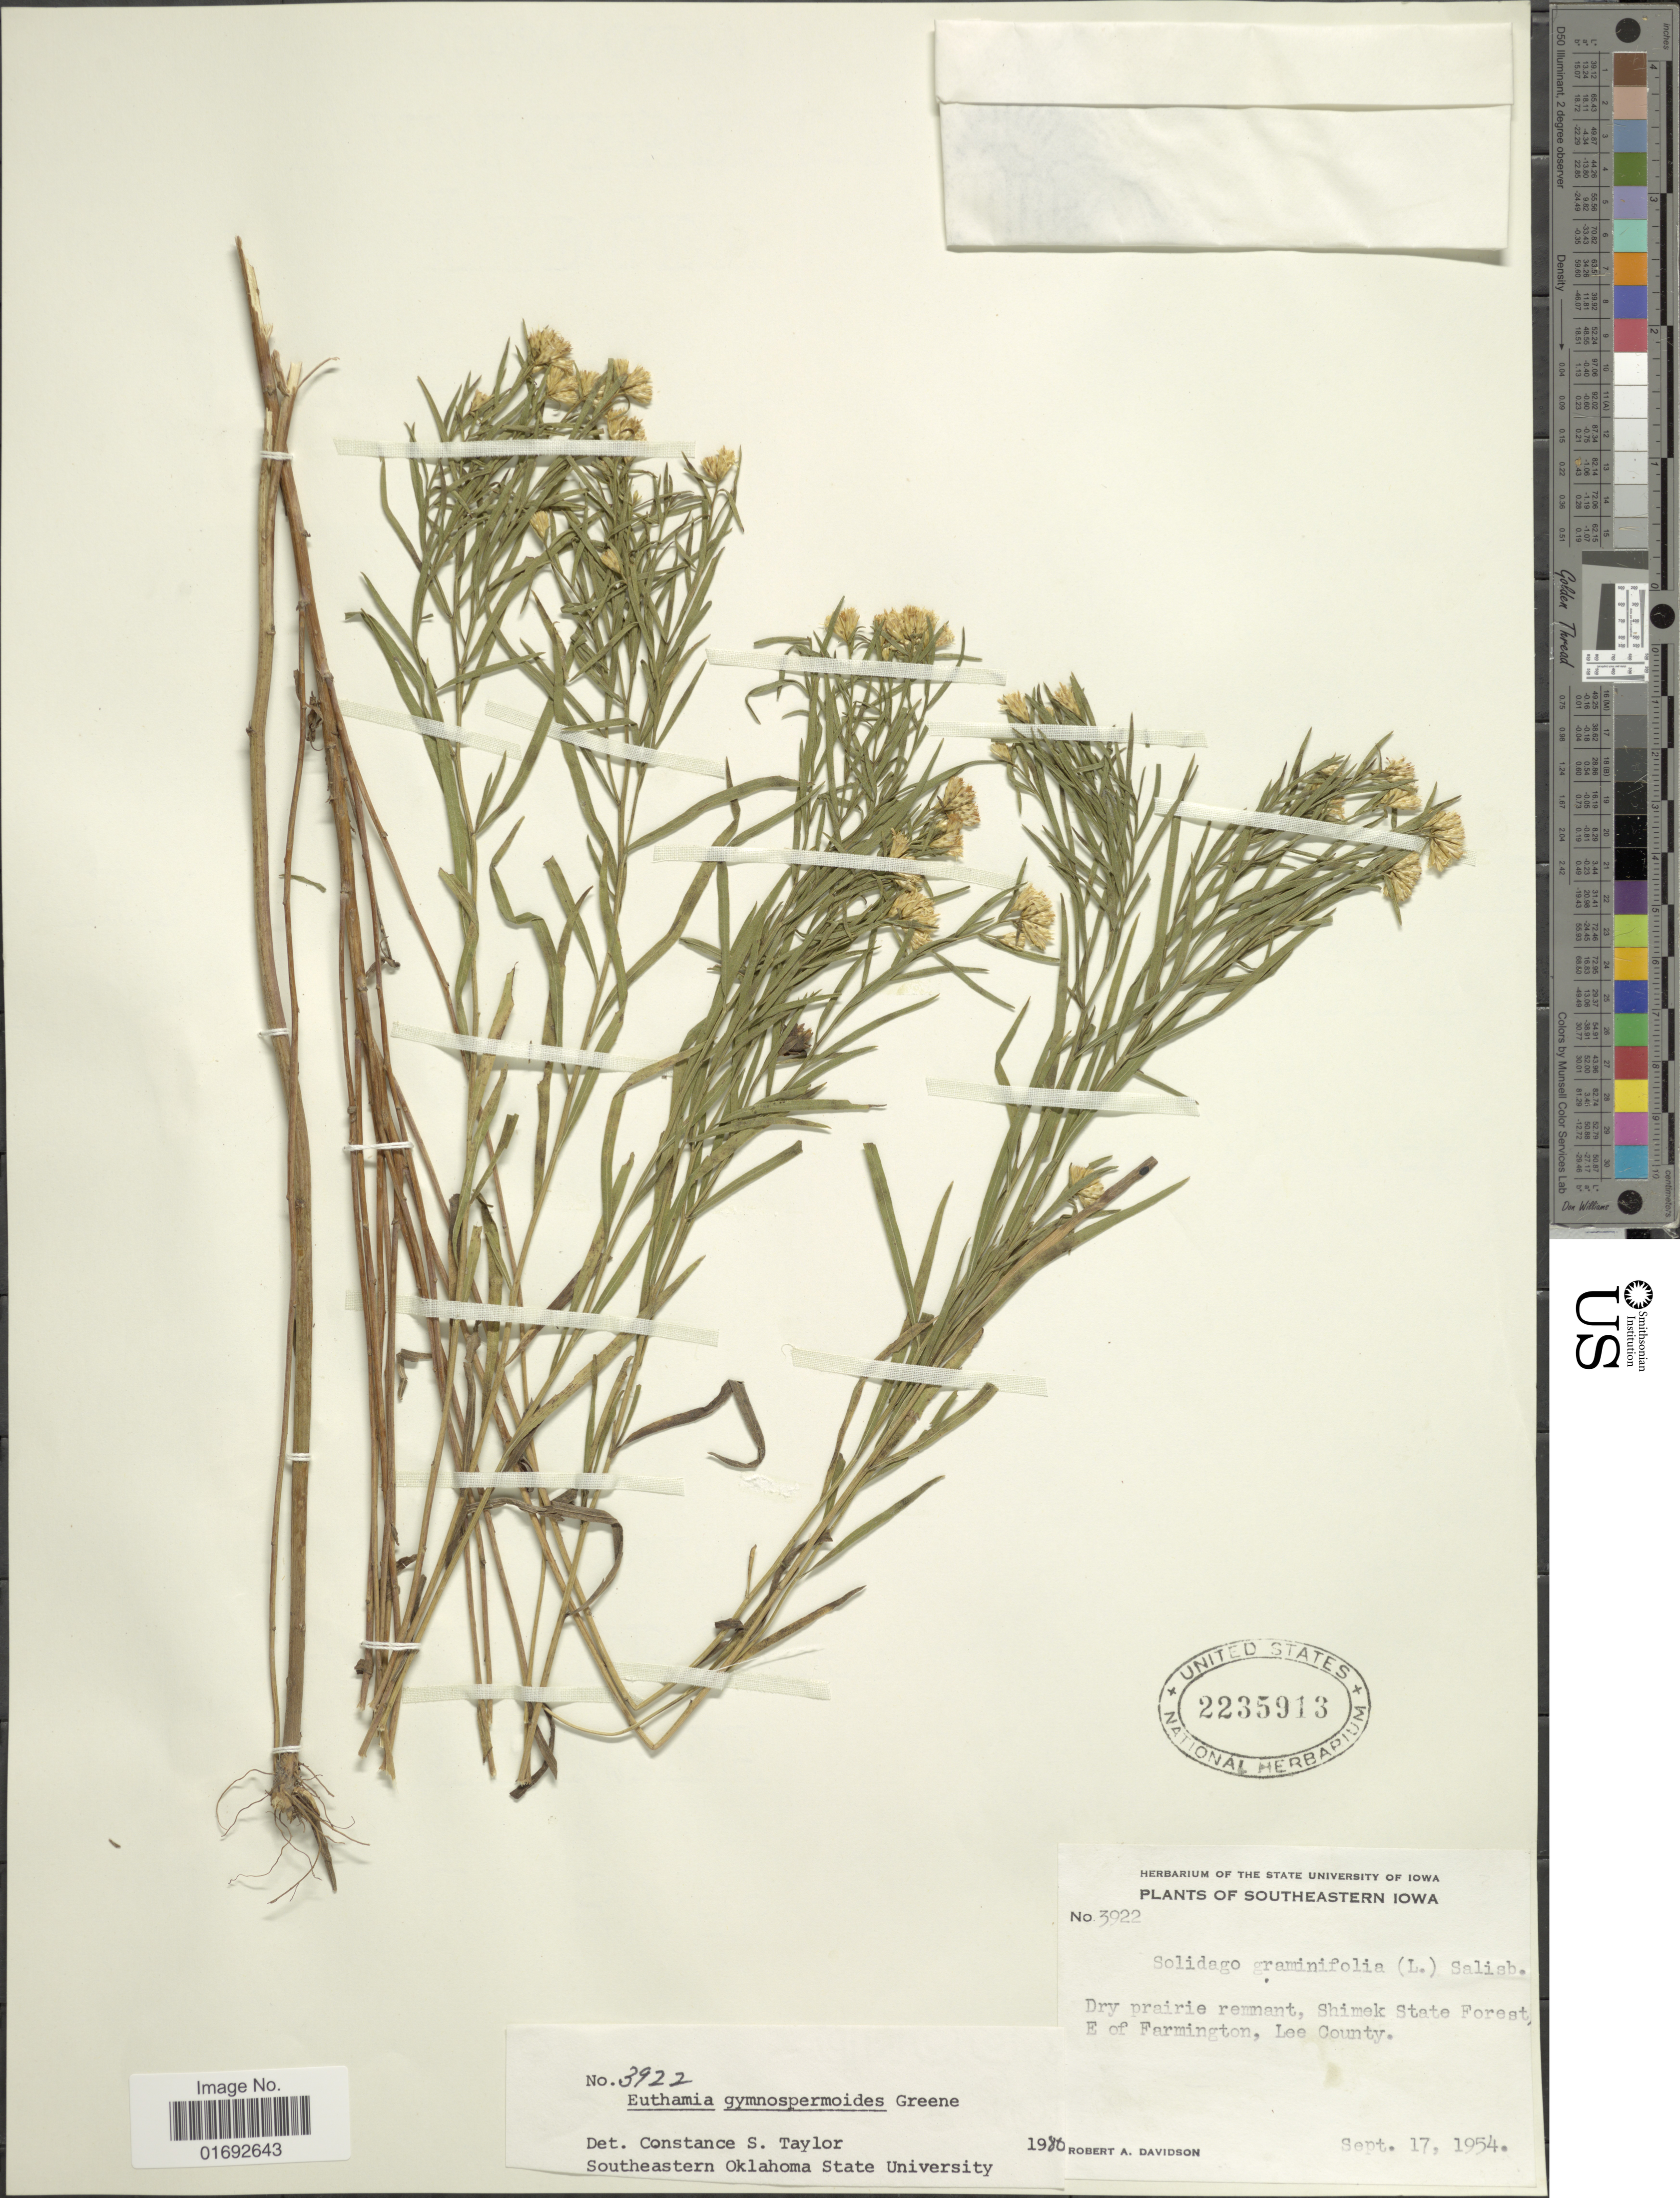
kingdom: Plantae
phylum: Tracheophyta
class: Magnoliopsida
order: Asterales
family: Asteraceae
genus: Euthamia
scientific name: Euthamia gymnospermoides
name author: Greene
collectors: R. A. Davidson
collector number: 1980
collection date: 1954-09-17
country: United States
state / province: Iowa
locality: Southeastern Iowa, Shimek State Forest, E of Farmington, Lee County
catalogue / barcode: US 2235913